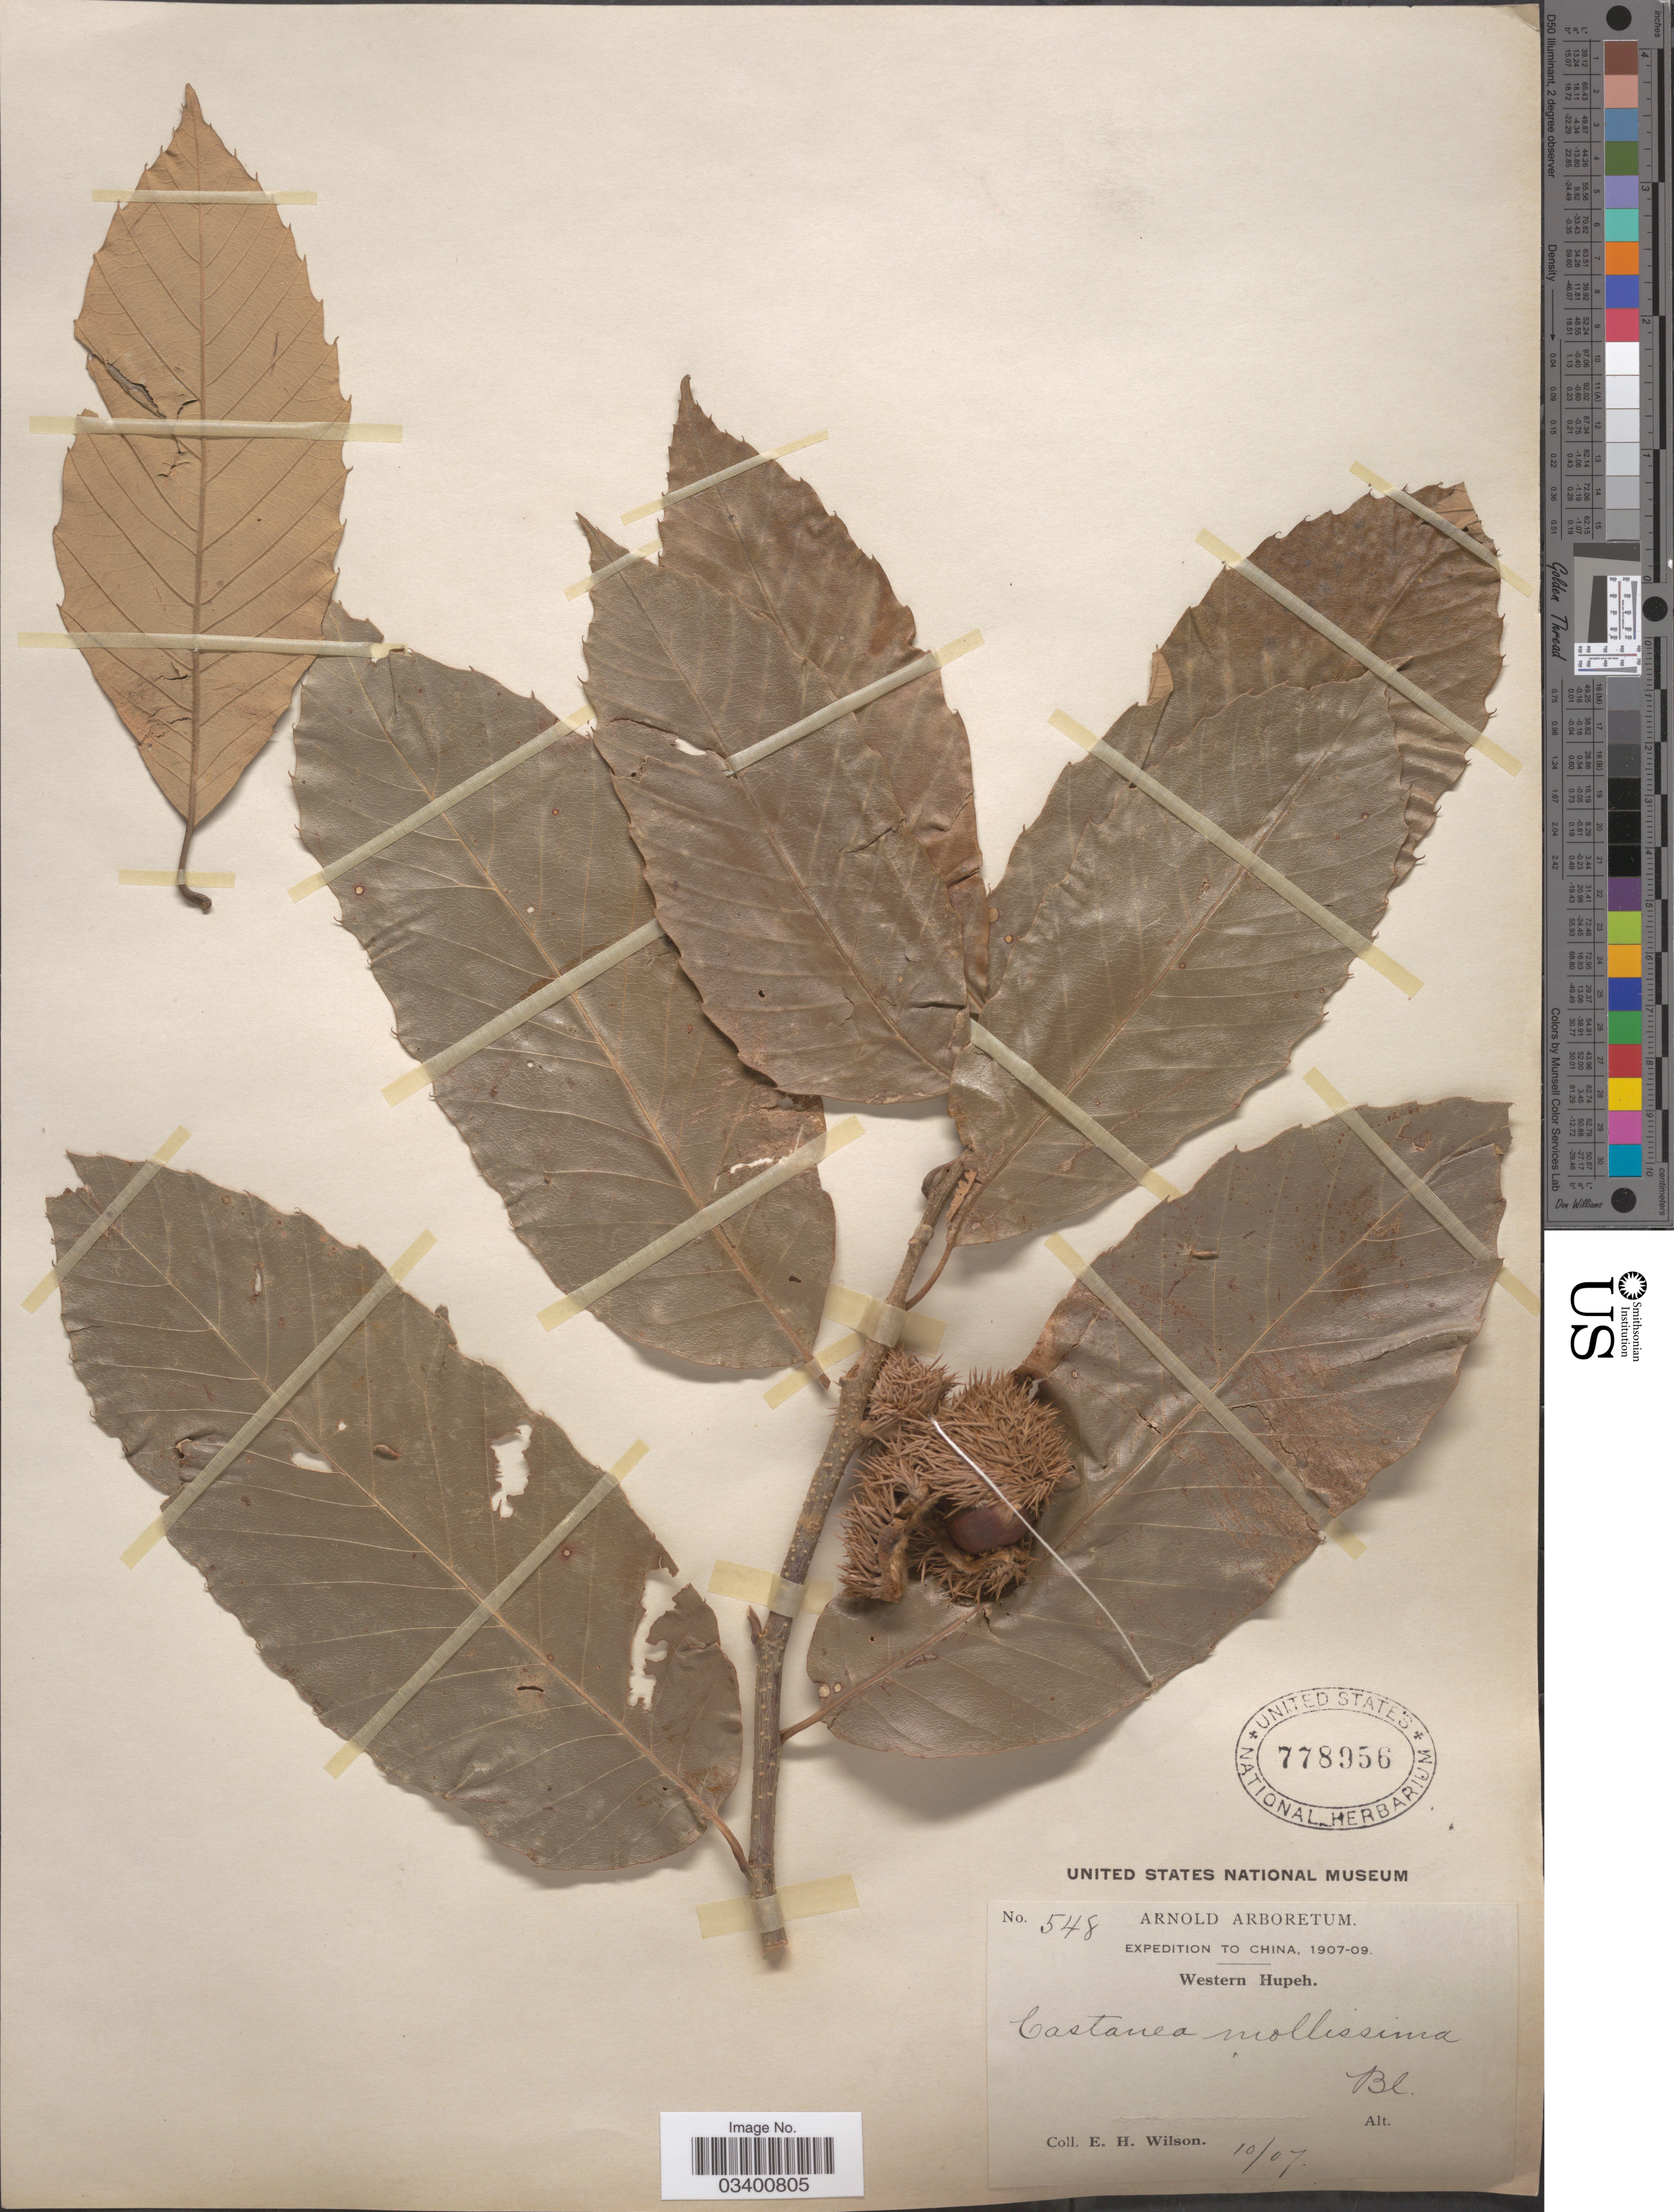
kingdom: Plantae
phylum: Tracheophyta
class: Magnoliopsida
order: Fagales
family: Fagaceae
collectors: E. Wilson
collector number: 548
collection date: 1907-10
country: China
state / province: Hubei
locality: Western Hupeh.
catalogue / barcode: US 778956